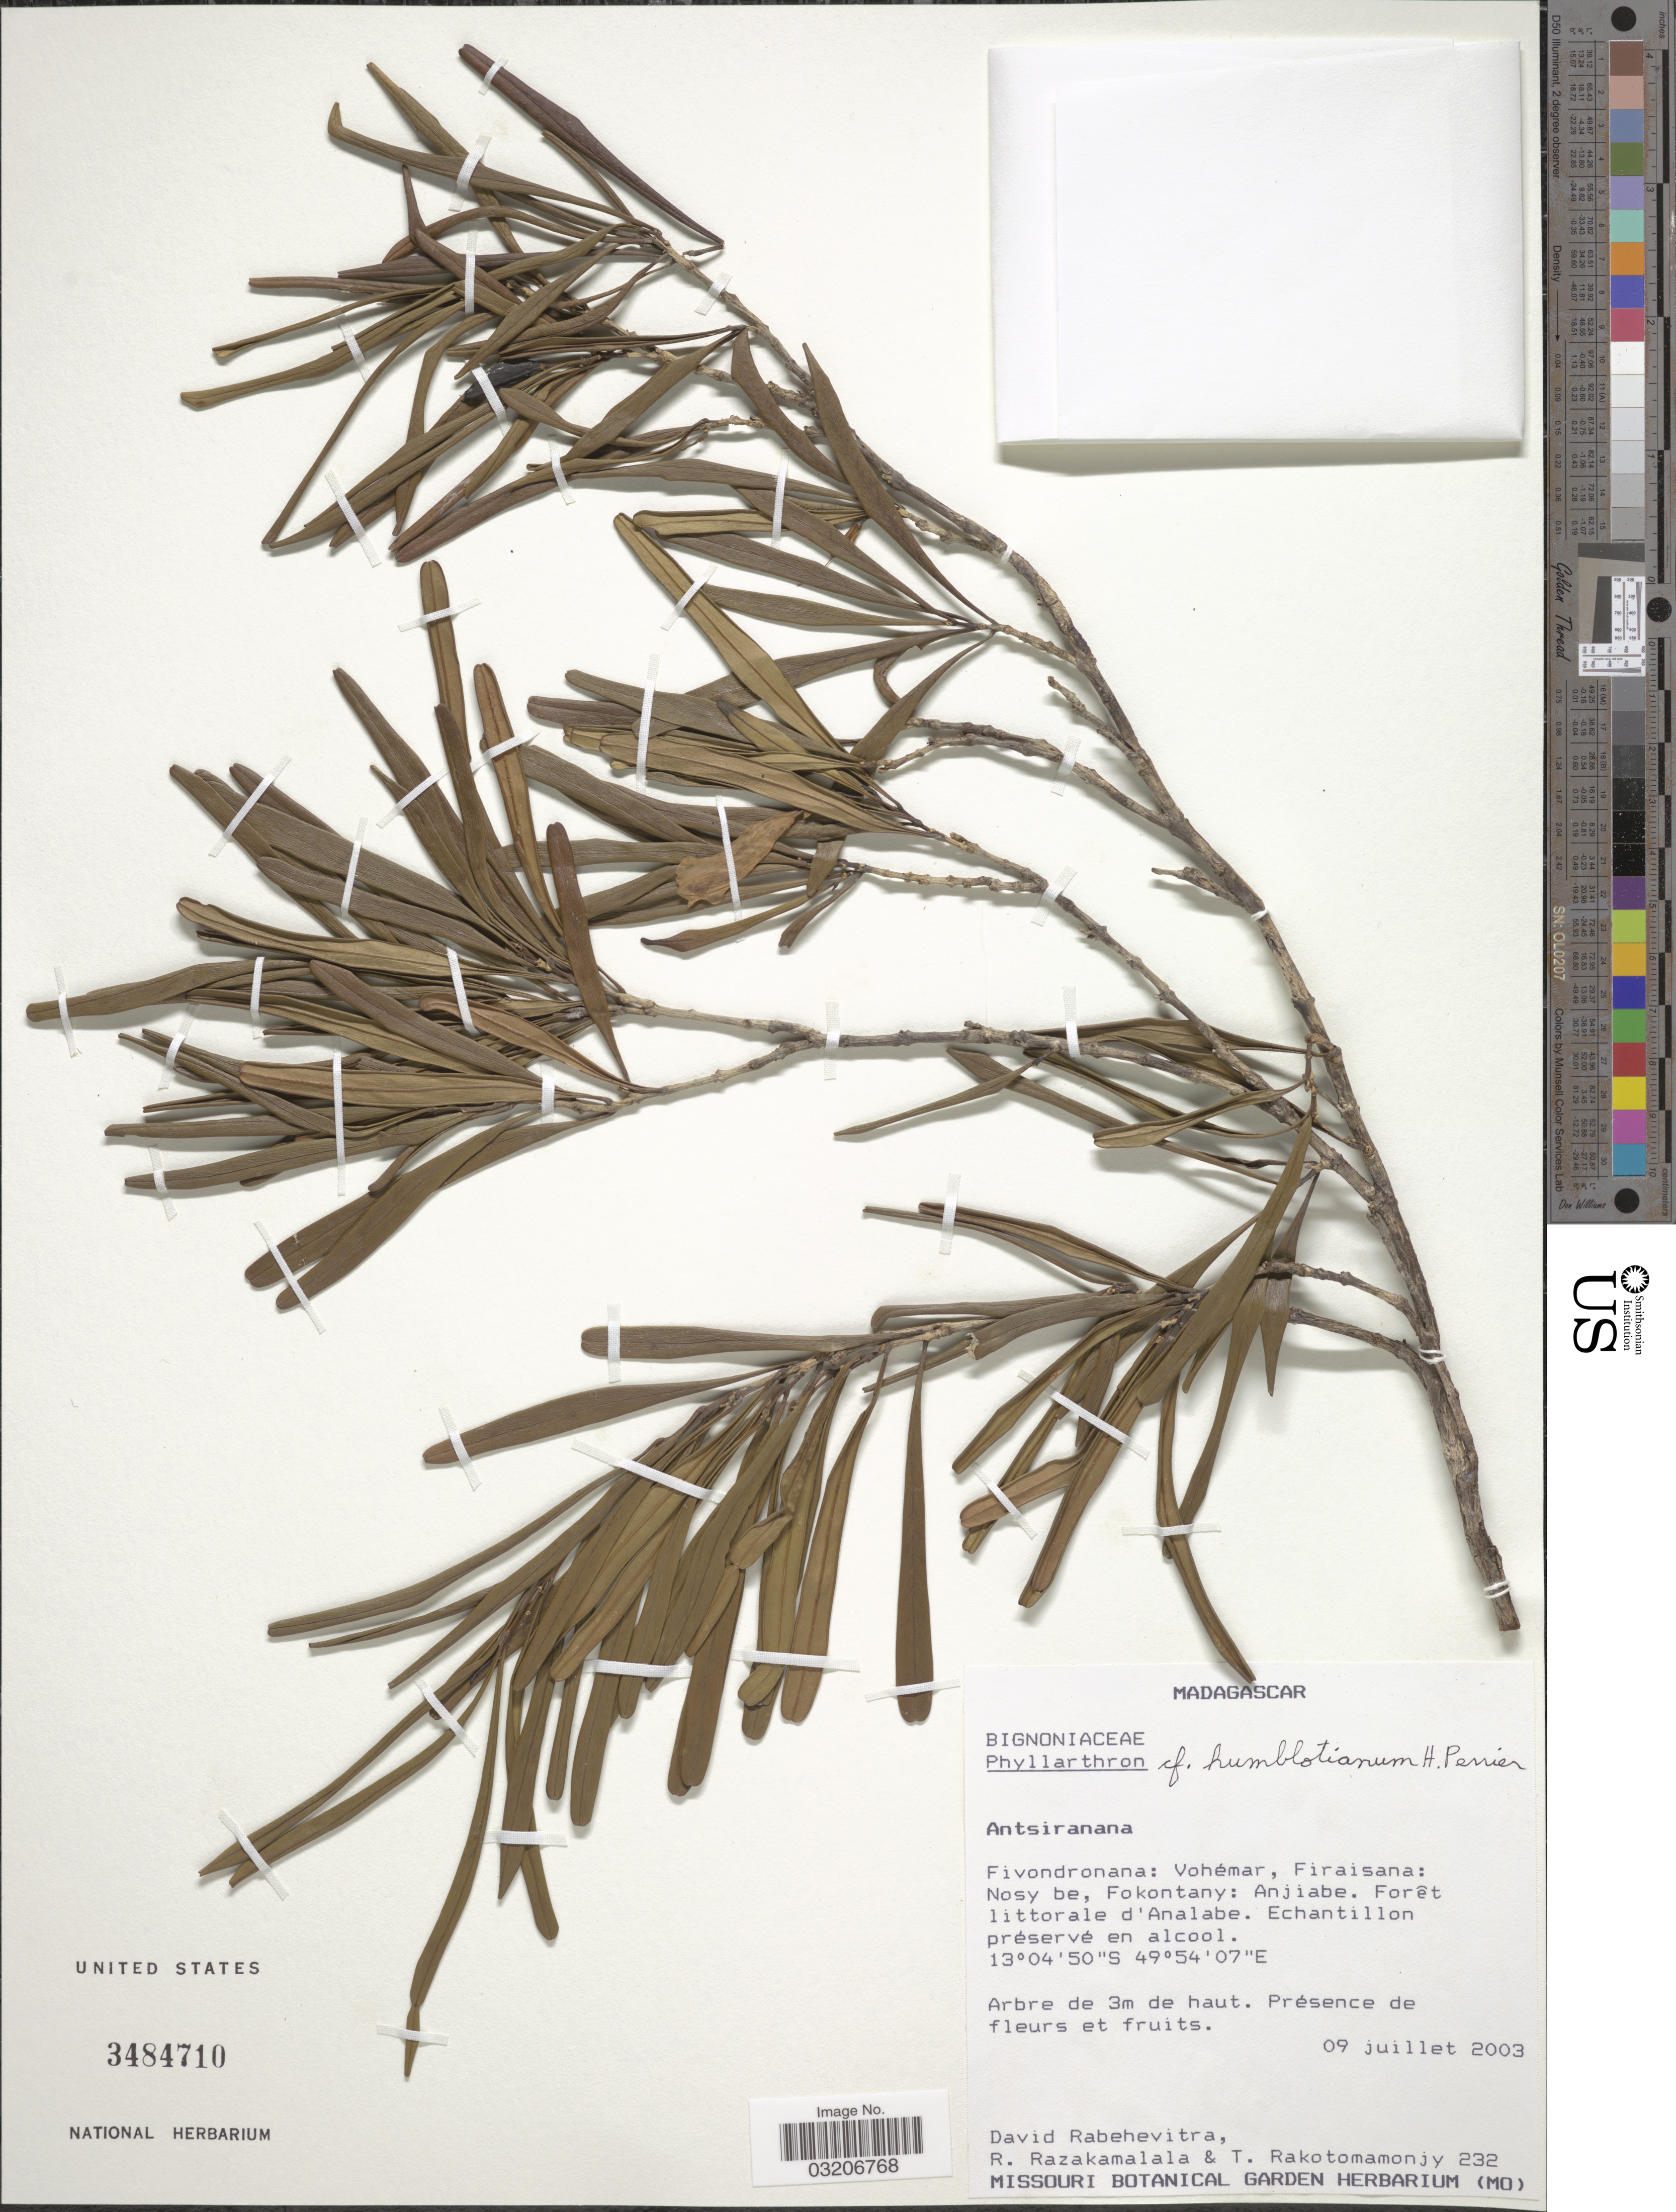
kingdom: Plantae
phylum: Tracheophyta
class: Magnoliopsida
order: Lamiales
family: Bignoniaceae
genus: Phyllarthron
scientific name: Phyllarthron humboltianum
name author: H. Perrier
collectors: D. Rabehevitra, R. Razakamalala & T. Rakotomamonjy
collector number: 232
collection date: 2003-07-09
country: Madagascar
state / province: Sava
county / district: Vohémar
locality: Fivondronana: Vohémar, Firaisana: Nosy be, Fokontany: Anjiabe. Forêt littorale d'Analabe. [INTERPRETTED: Nosibe]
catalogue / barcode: US 3484710